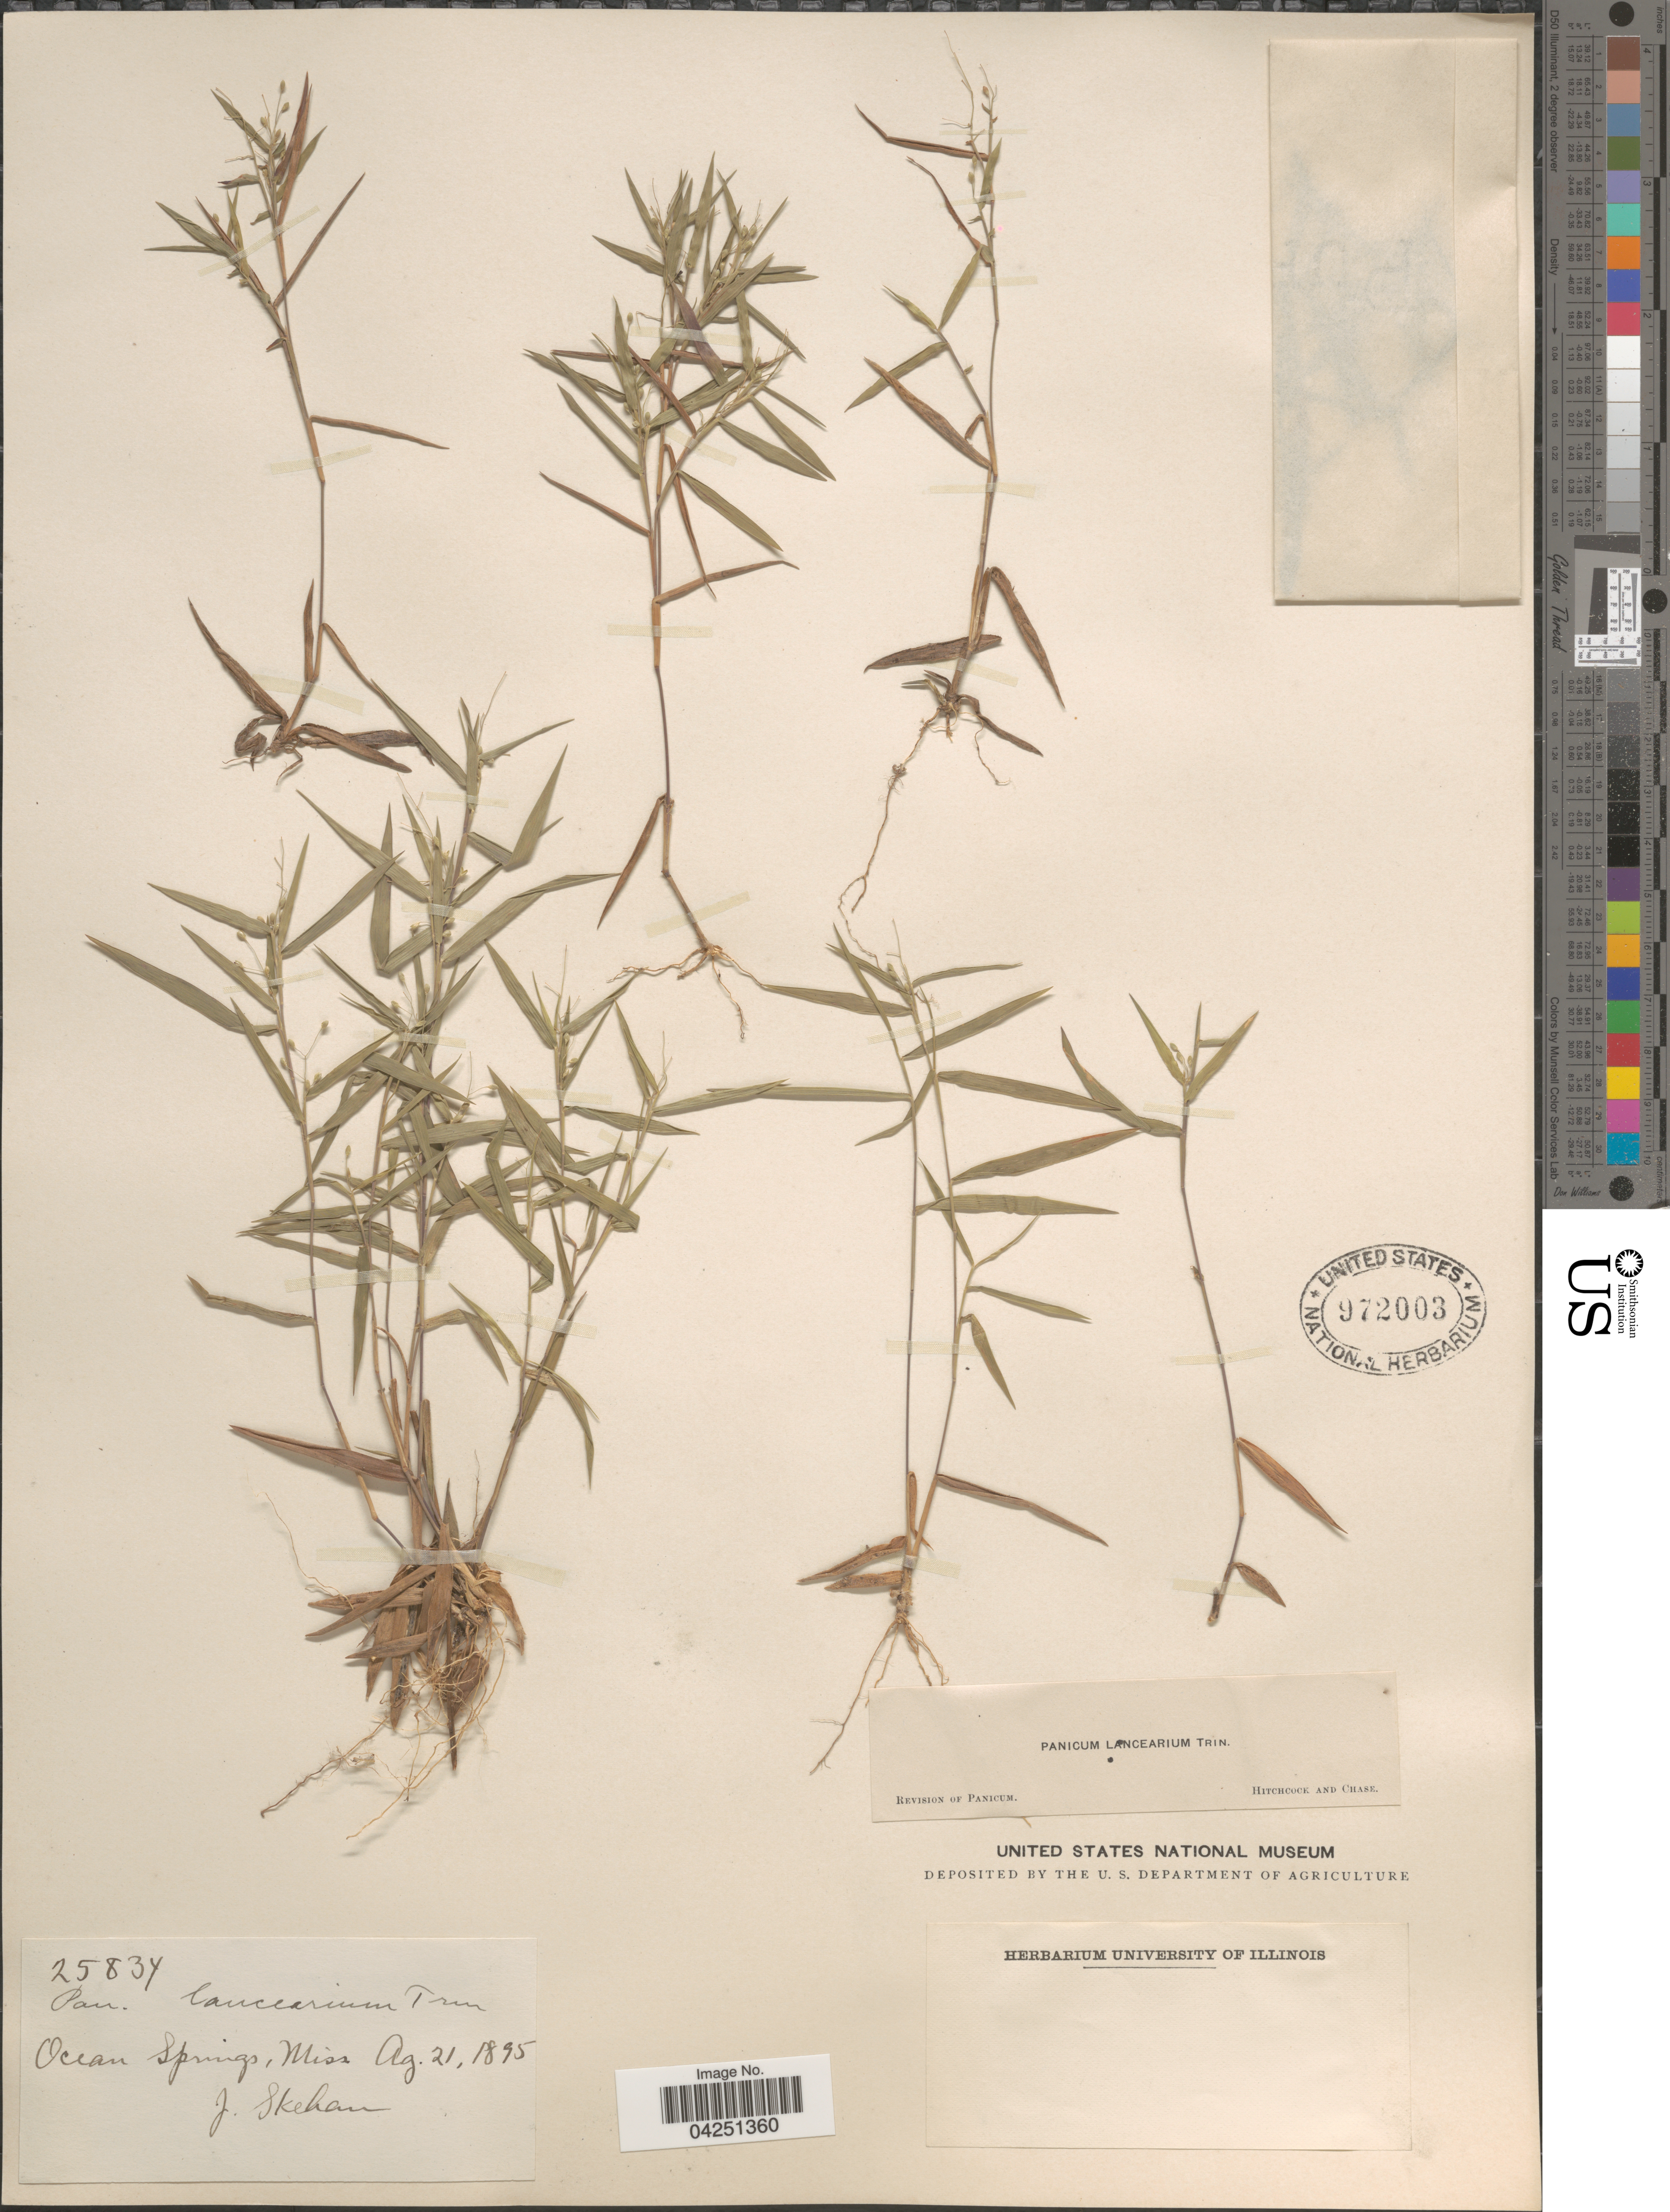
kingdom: Plantae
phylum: Tracheophyta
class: Liliopsida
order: Poales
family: Poaceae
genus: Dichanthelium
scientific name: Dichanthelium acuminatum var. acuminatum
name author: (Sw.) Gould & C.A. Clark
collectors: J. Skehan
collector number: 25834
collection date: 1895-08-21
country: United States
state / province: Mississippi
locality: Ocean Springs.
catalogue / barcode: US 972003